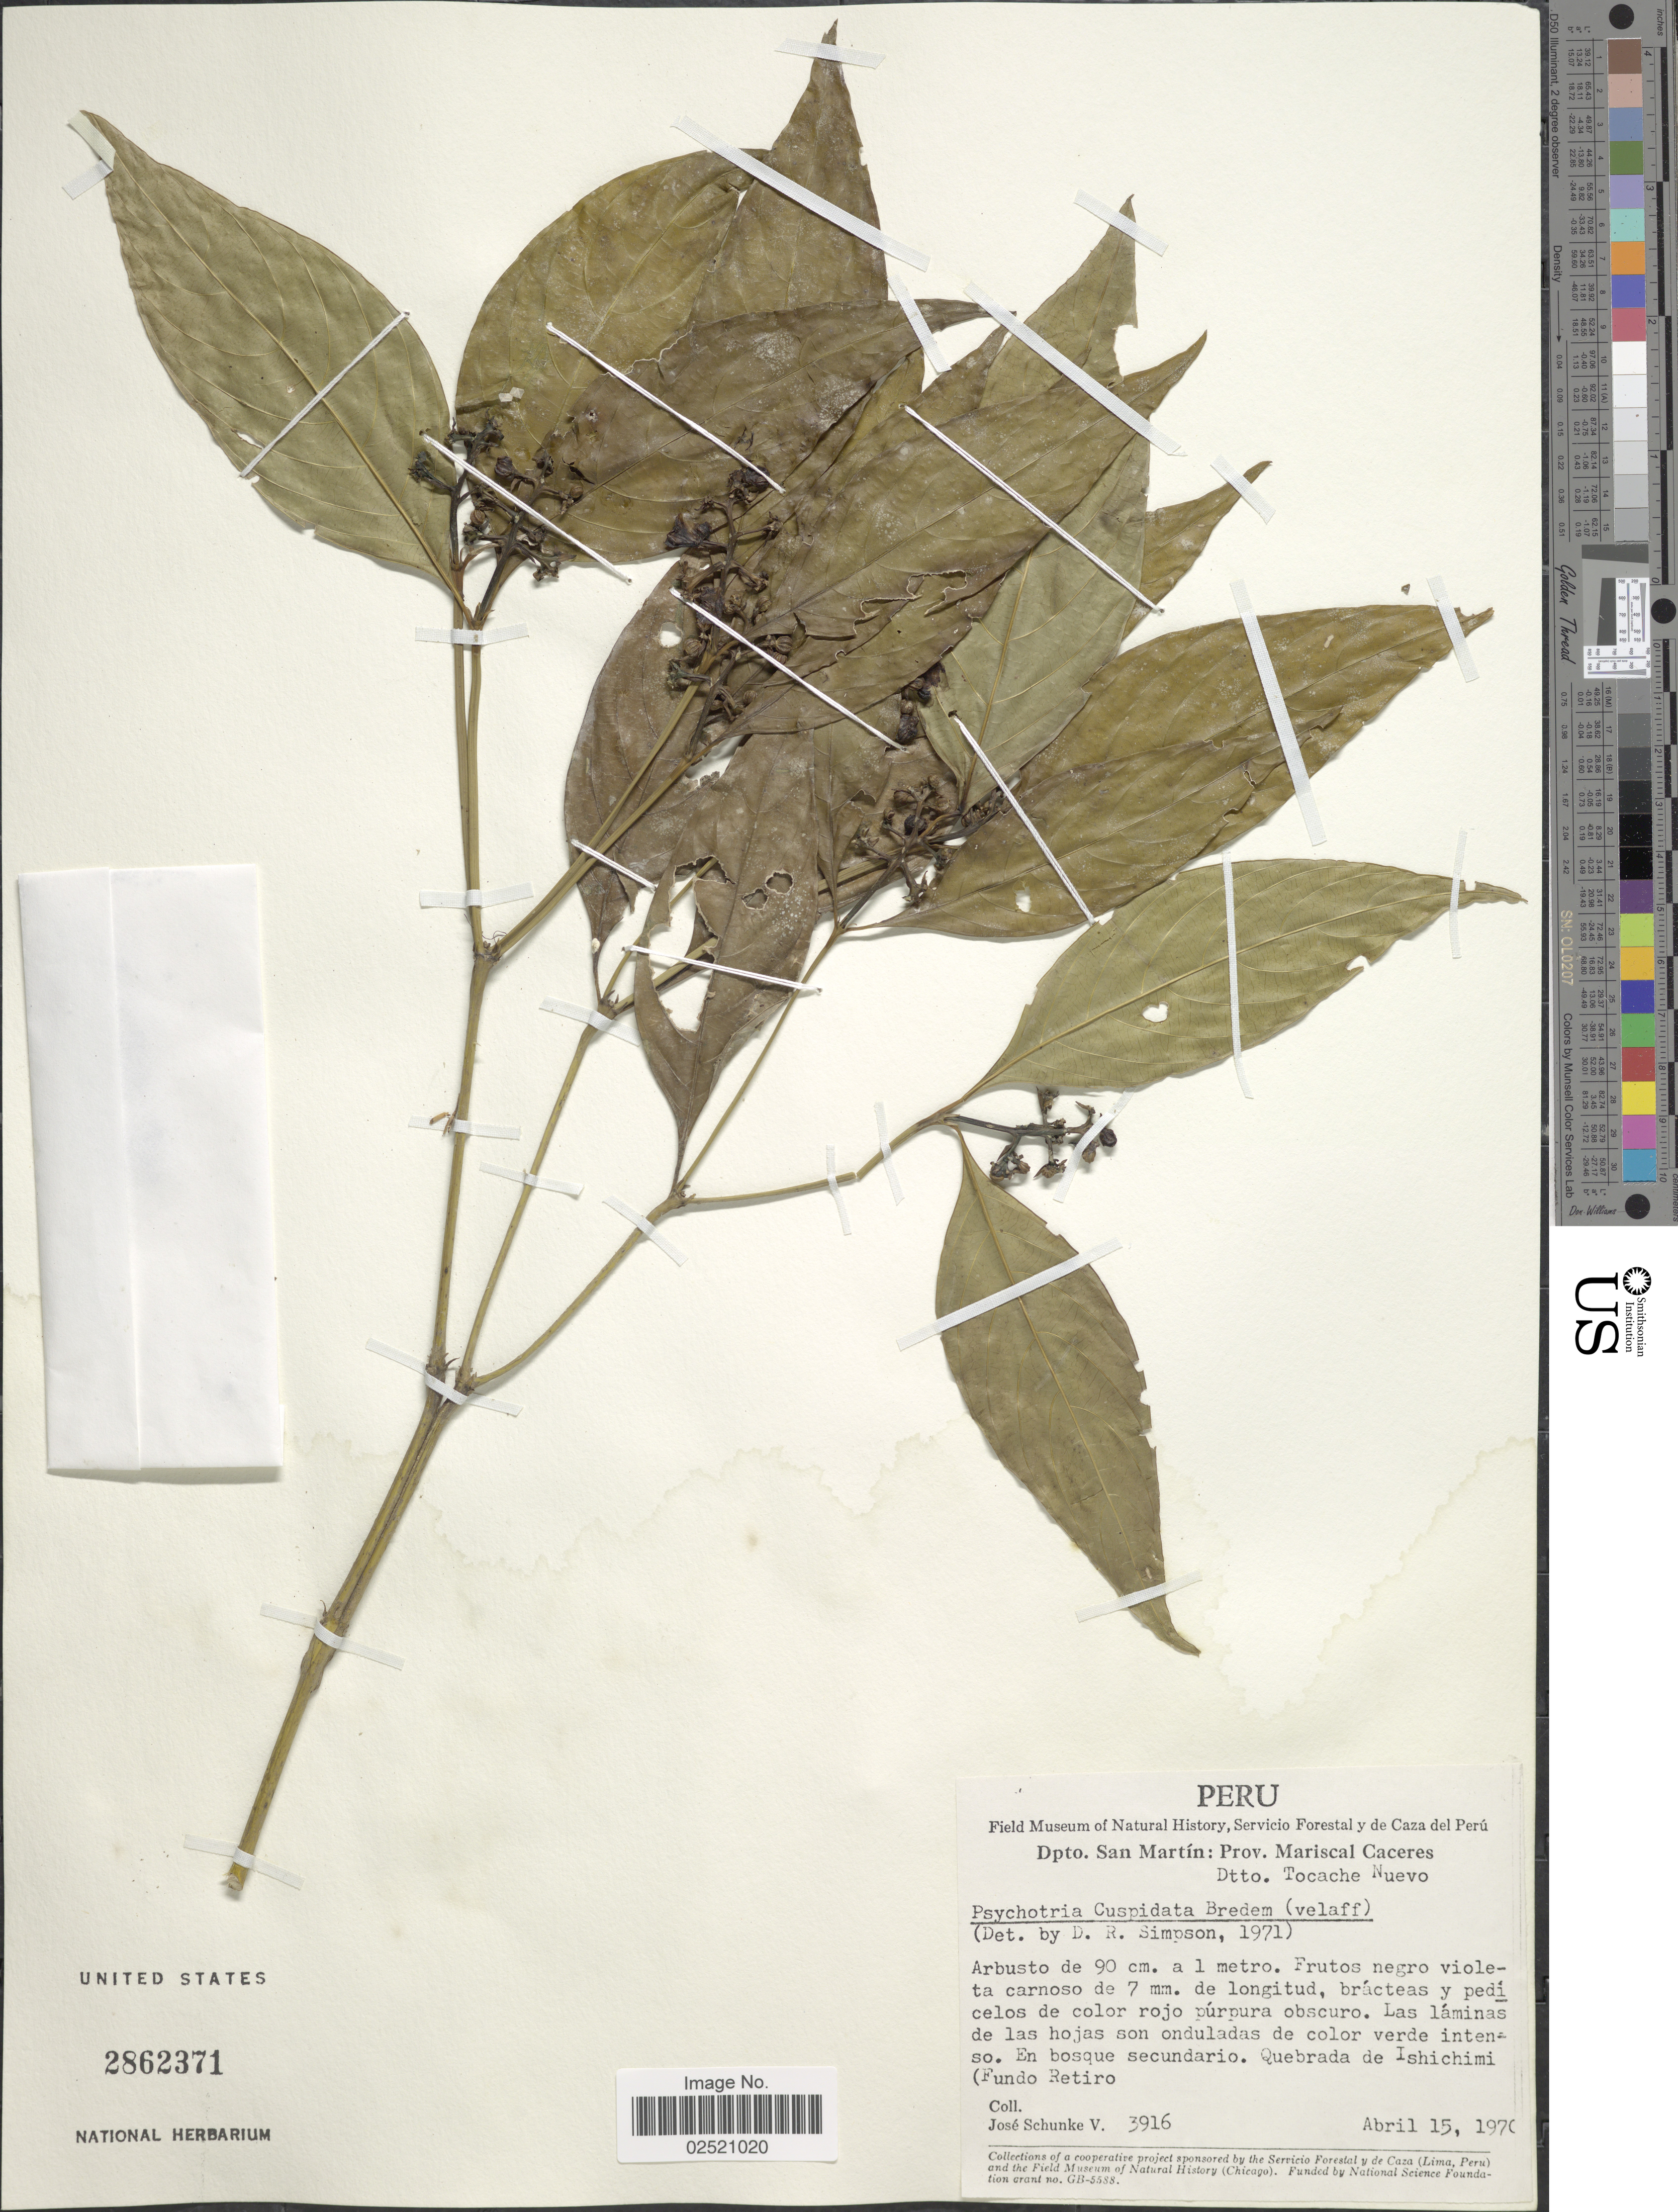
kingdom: Plantae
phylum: Tracheophyta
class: Magnoliopsida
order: Gentianales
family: Rubiaceae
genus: Psychotria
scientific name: Psychotria brachybotrya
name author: Müll. Arg.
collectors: J. Schunke Vigo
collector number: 3916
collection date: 1970-04-15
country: Peru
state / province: San Martín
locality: Prov. Mariscal Caceres, Dtto. Tocache Nuevo, en bosque secundario, Quebrada de Ishichimi (Fundo Retiro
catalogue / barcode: US 2862371